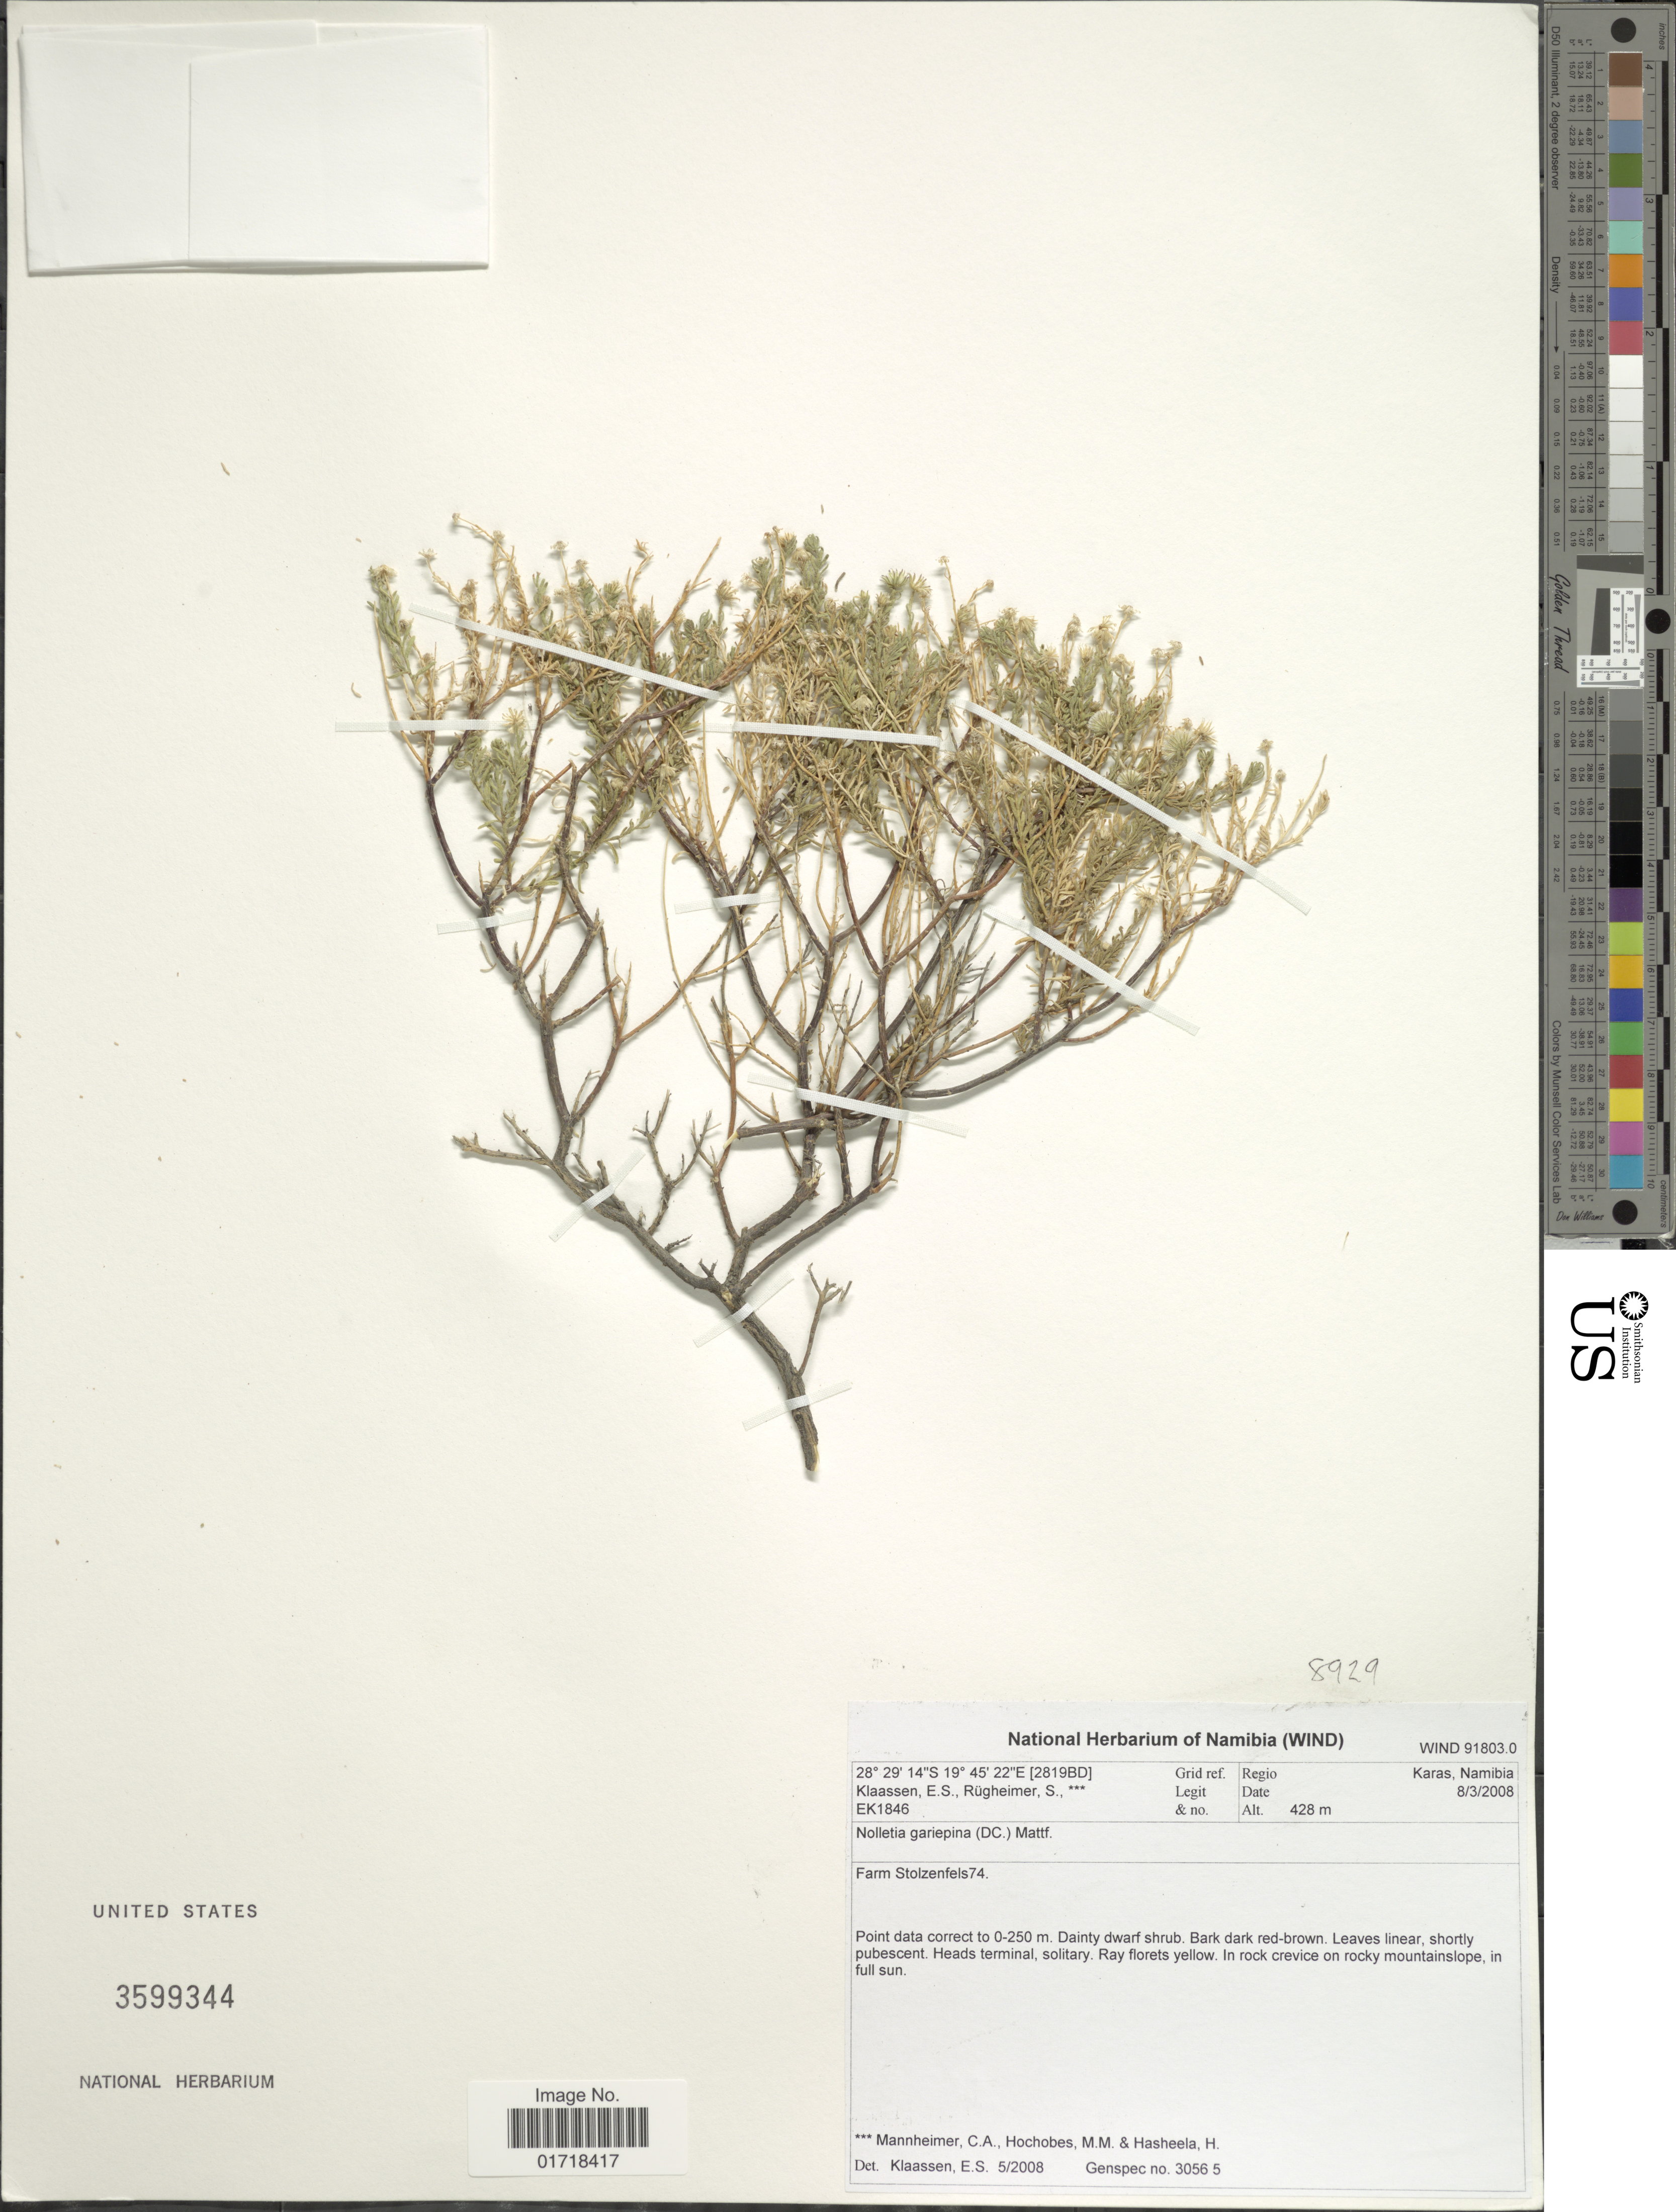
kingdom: Plantae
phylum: Tracheophyta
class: Magnoliopsida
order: Asterales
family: Asteraceae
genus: Nolletia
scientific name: Nolletia gariepina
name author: (DC.) Mattf.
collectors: E. S. Klaassen, S. Rugheimer, C. A. Mannheimer, M. Hochobes & H. Hasheela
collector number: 1846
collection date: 2008-03-08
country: Namibia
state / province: Karas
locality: Farm Stolzenfels74.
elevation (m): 428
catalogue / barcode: US 3599344